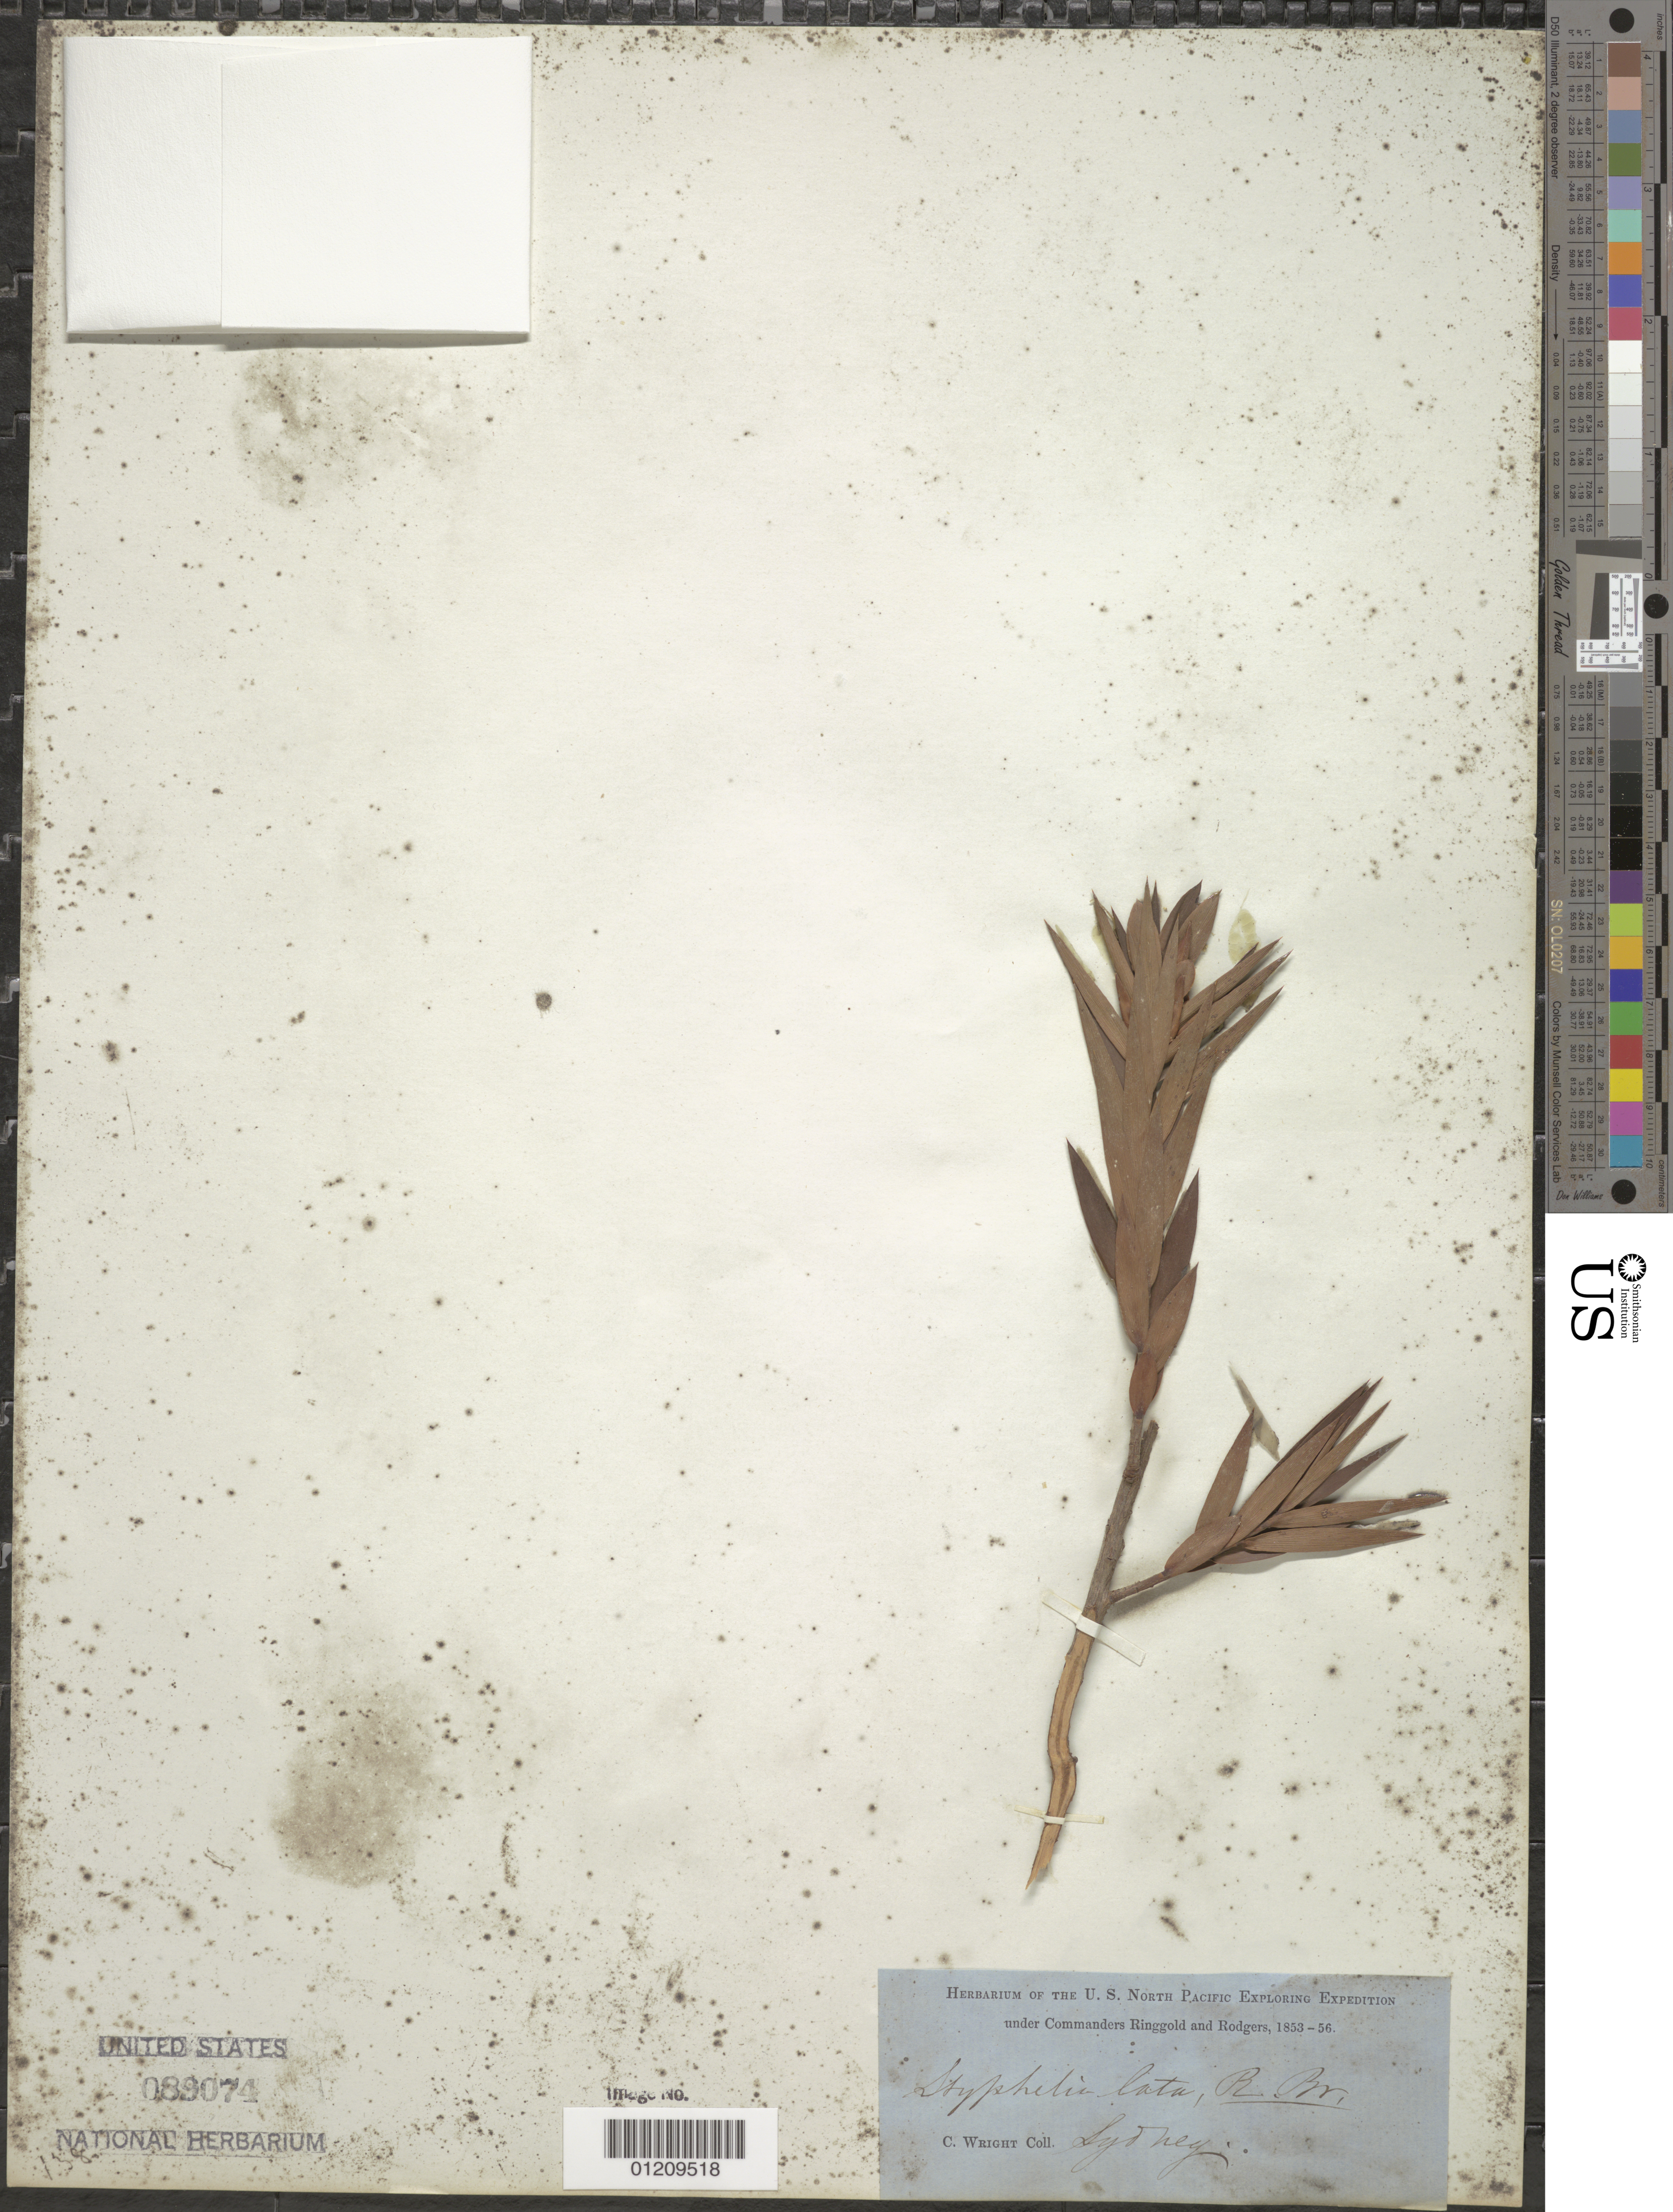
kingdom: Plantae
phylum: Tracheophyta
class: Magnoliopsida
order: Ericales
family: Ericaceae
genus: Styphelia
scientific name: Styphelia laeta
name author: R. Br.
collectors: C. Wright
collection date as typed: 1853 to -- -- 1856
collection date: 1853/1856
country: Australia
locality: Sydney.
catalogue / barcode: US 89074